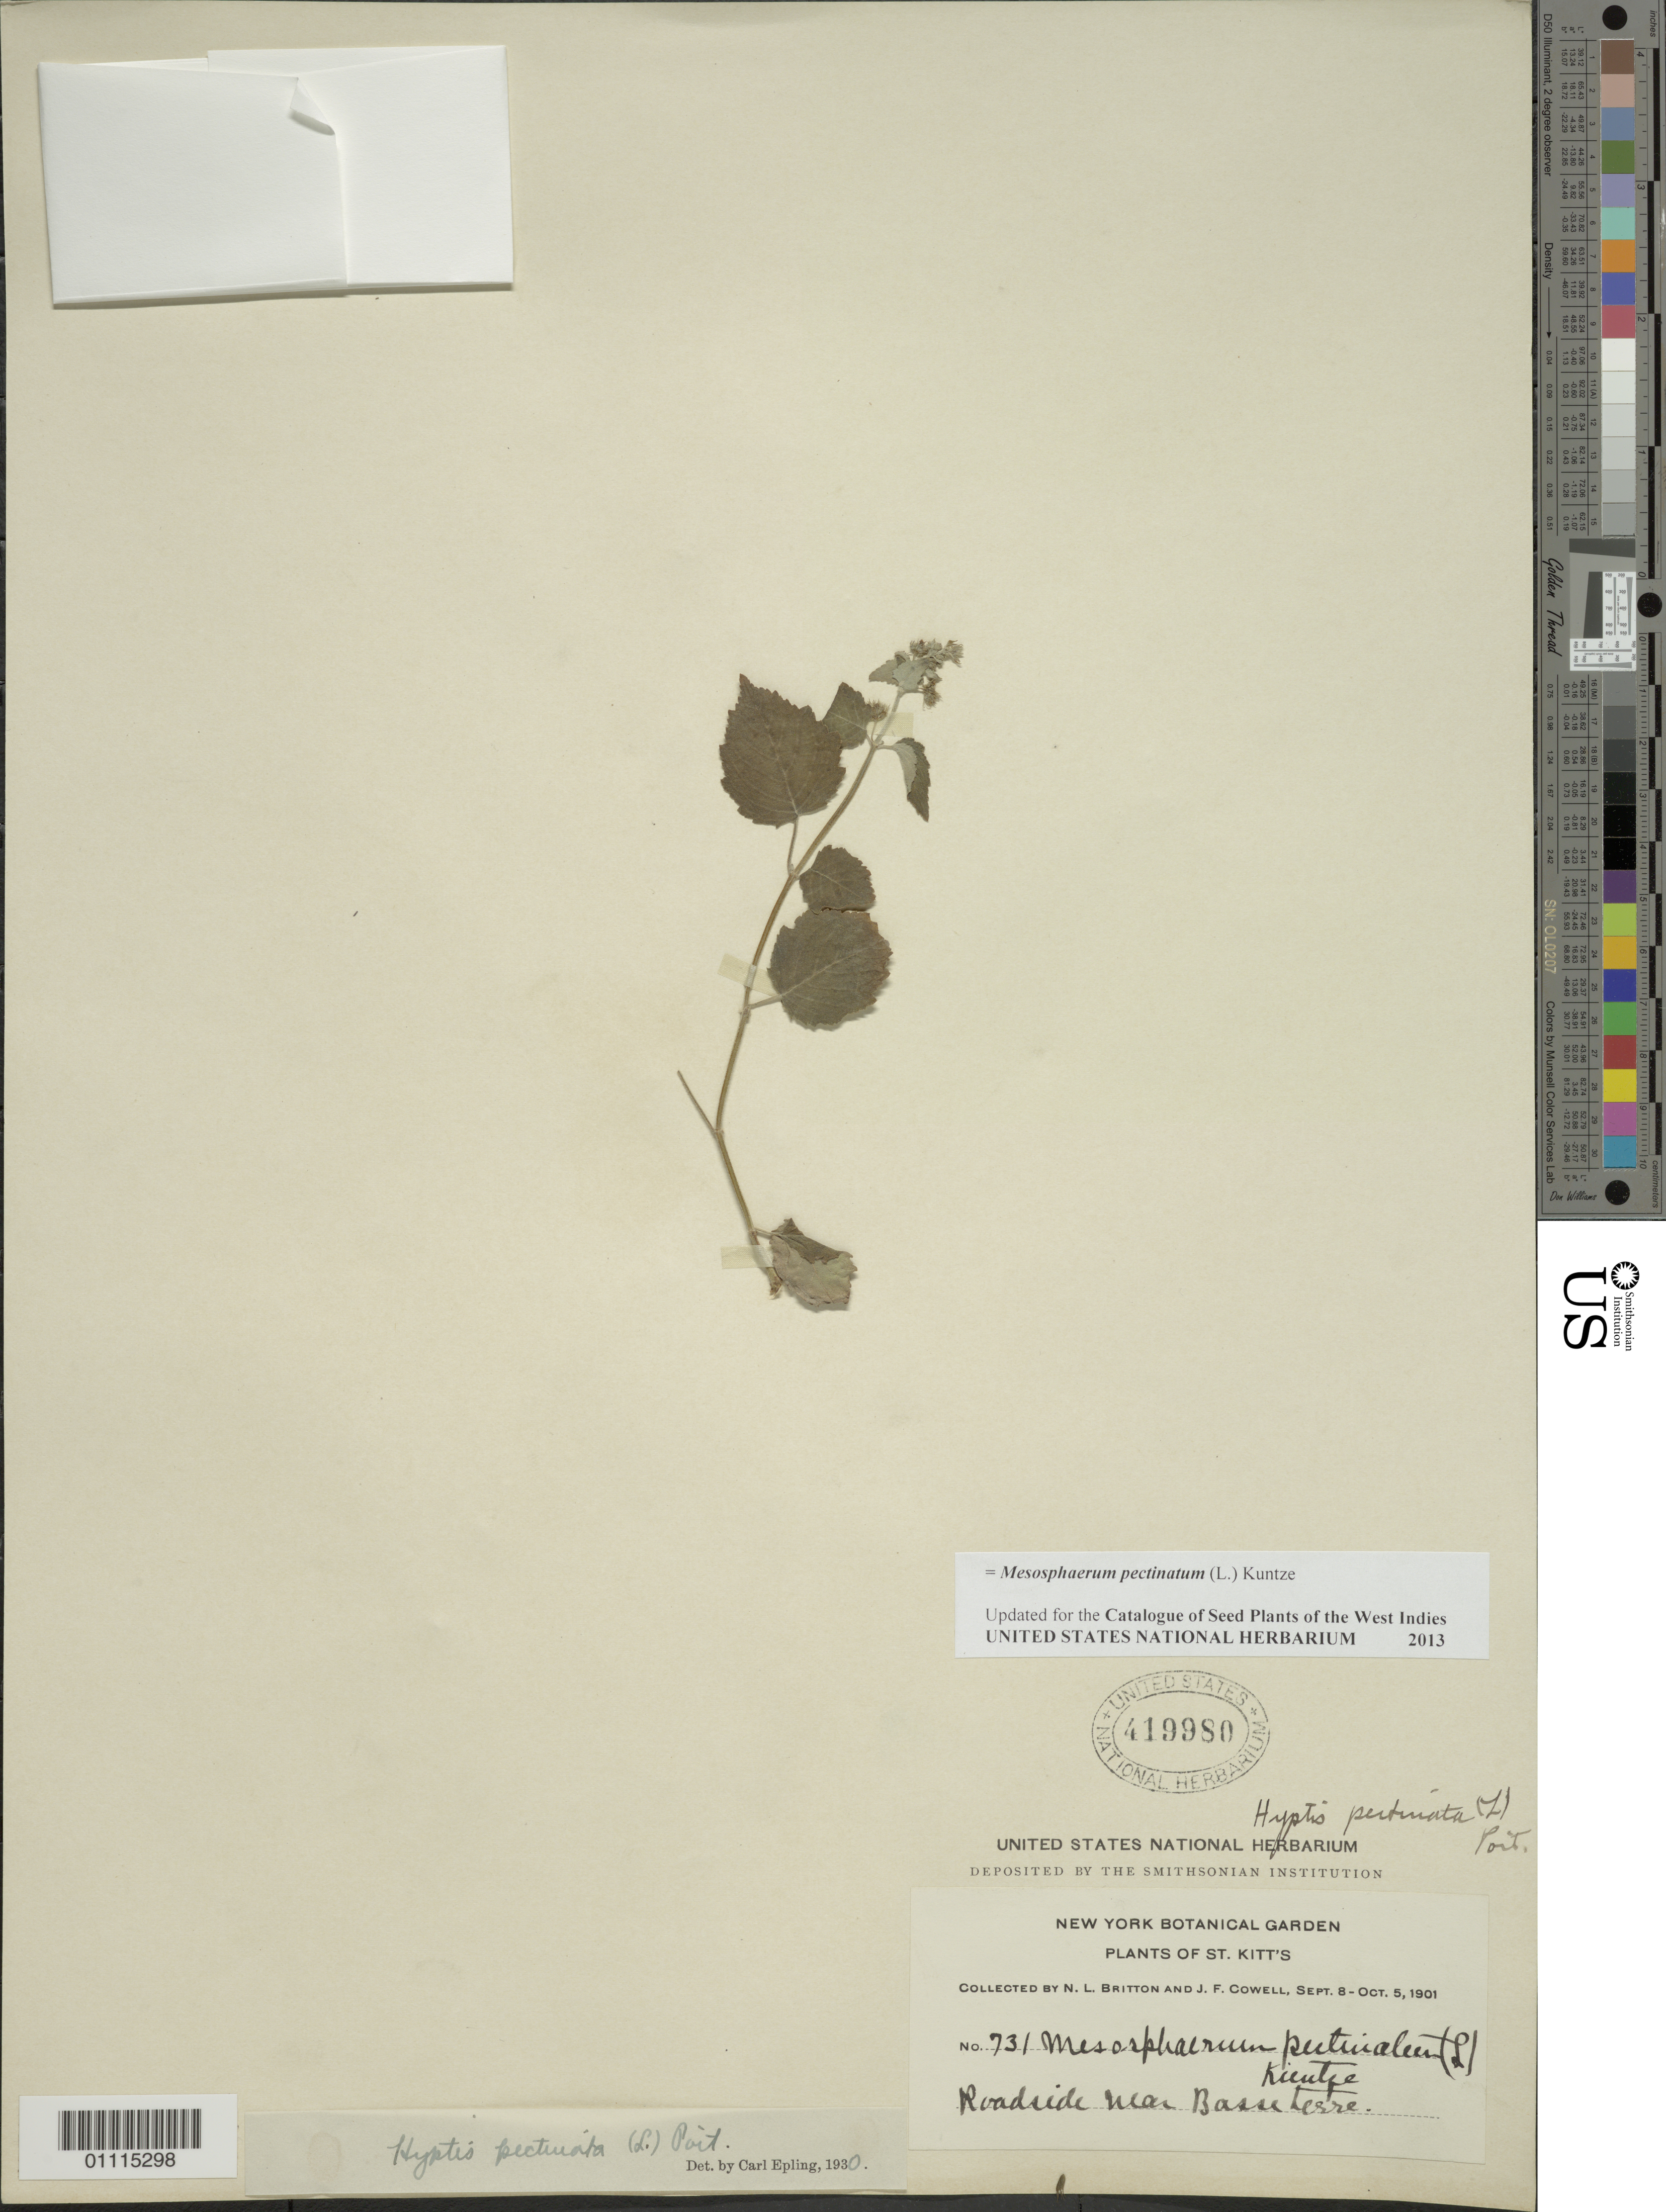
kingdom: Plantae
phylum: Tracheophyta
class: Magnoliopsida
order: Lamiales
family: Lamiaceae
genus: Mesosphaerum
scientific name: Mesosphaerum pectinatum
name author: (L.) Kuntze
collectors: N. Britton & J. F. Cowell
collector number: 731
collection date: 1901-09-08/1901-10-05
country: St. Christopher-Nevis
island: St. Kitts Island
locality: Basse Terre, near.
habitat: Roadside.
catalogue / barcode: US 419980